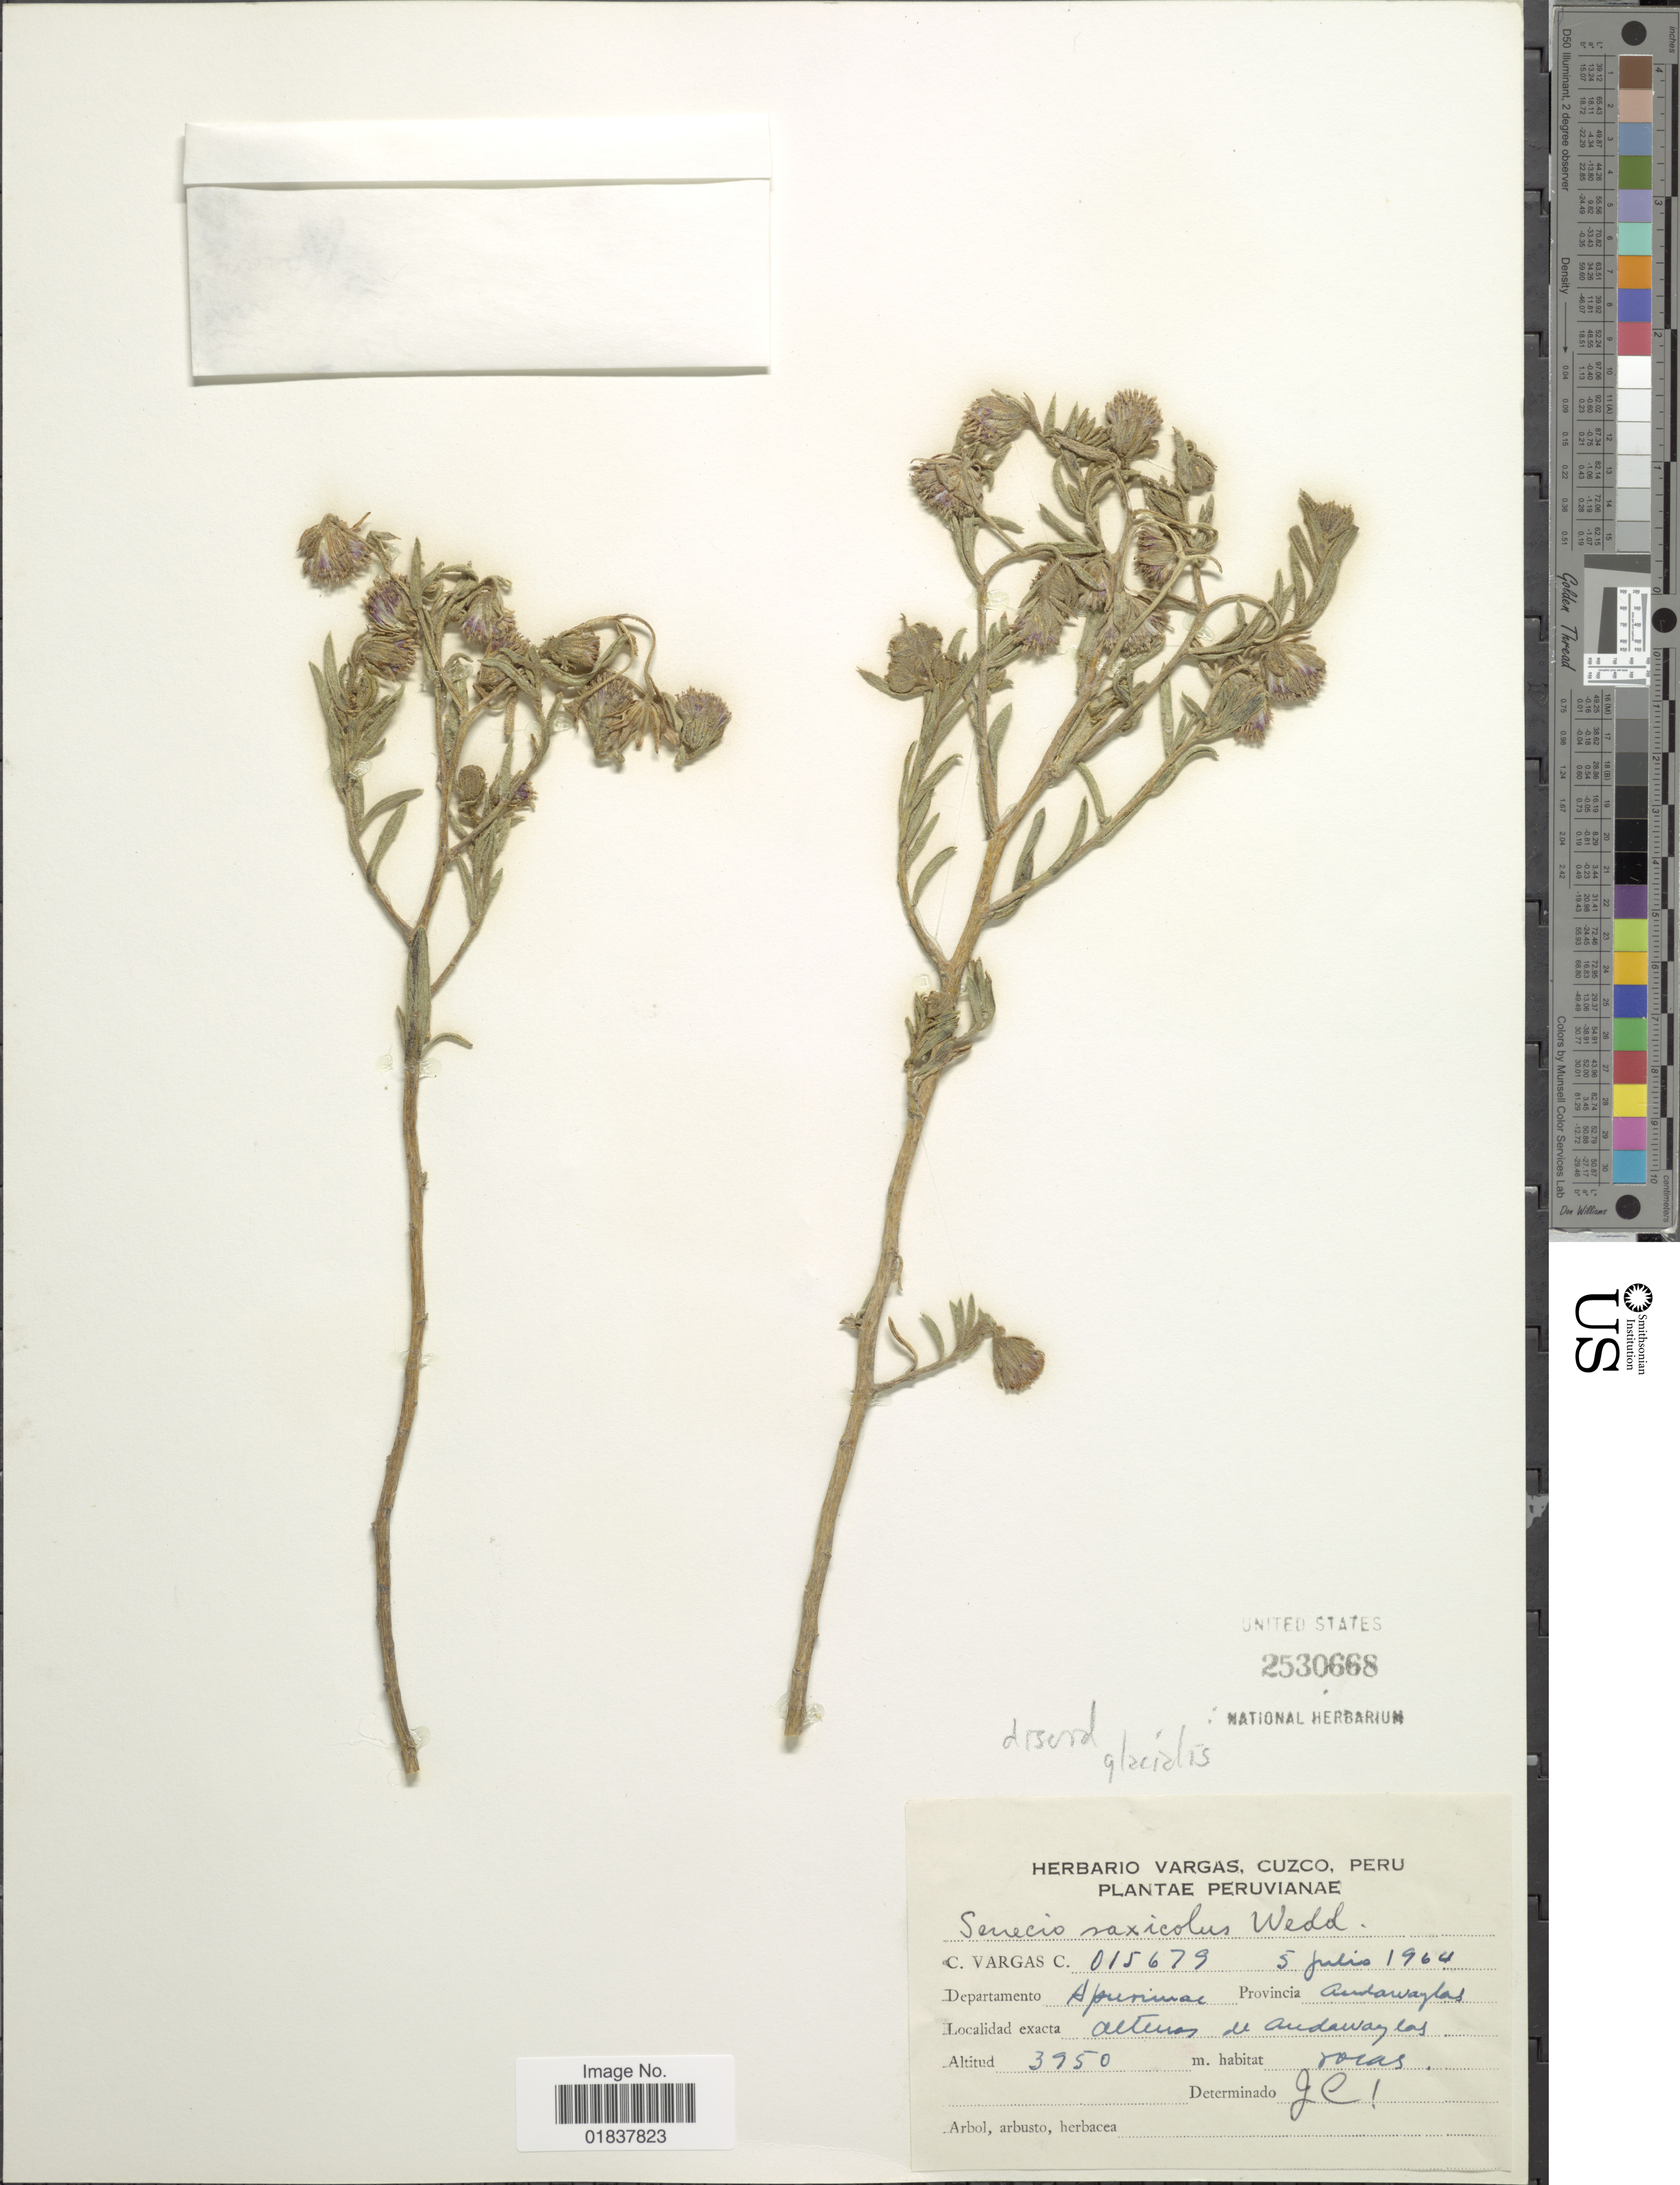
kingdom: Plantae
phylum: Tracheophyta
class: Magnoliopsida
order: Asterales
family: Asteraceae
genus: Senecio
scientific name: Senecio candollei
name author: Wedd.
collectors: C. Vargas Calderón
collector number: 015679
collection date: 1964-07-05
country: Peru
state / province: Apurímac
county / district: Andahuaylas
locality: alturas de Andahuaylas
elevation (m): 3950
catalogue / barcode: US 2530668